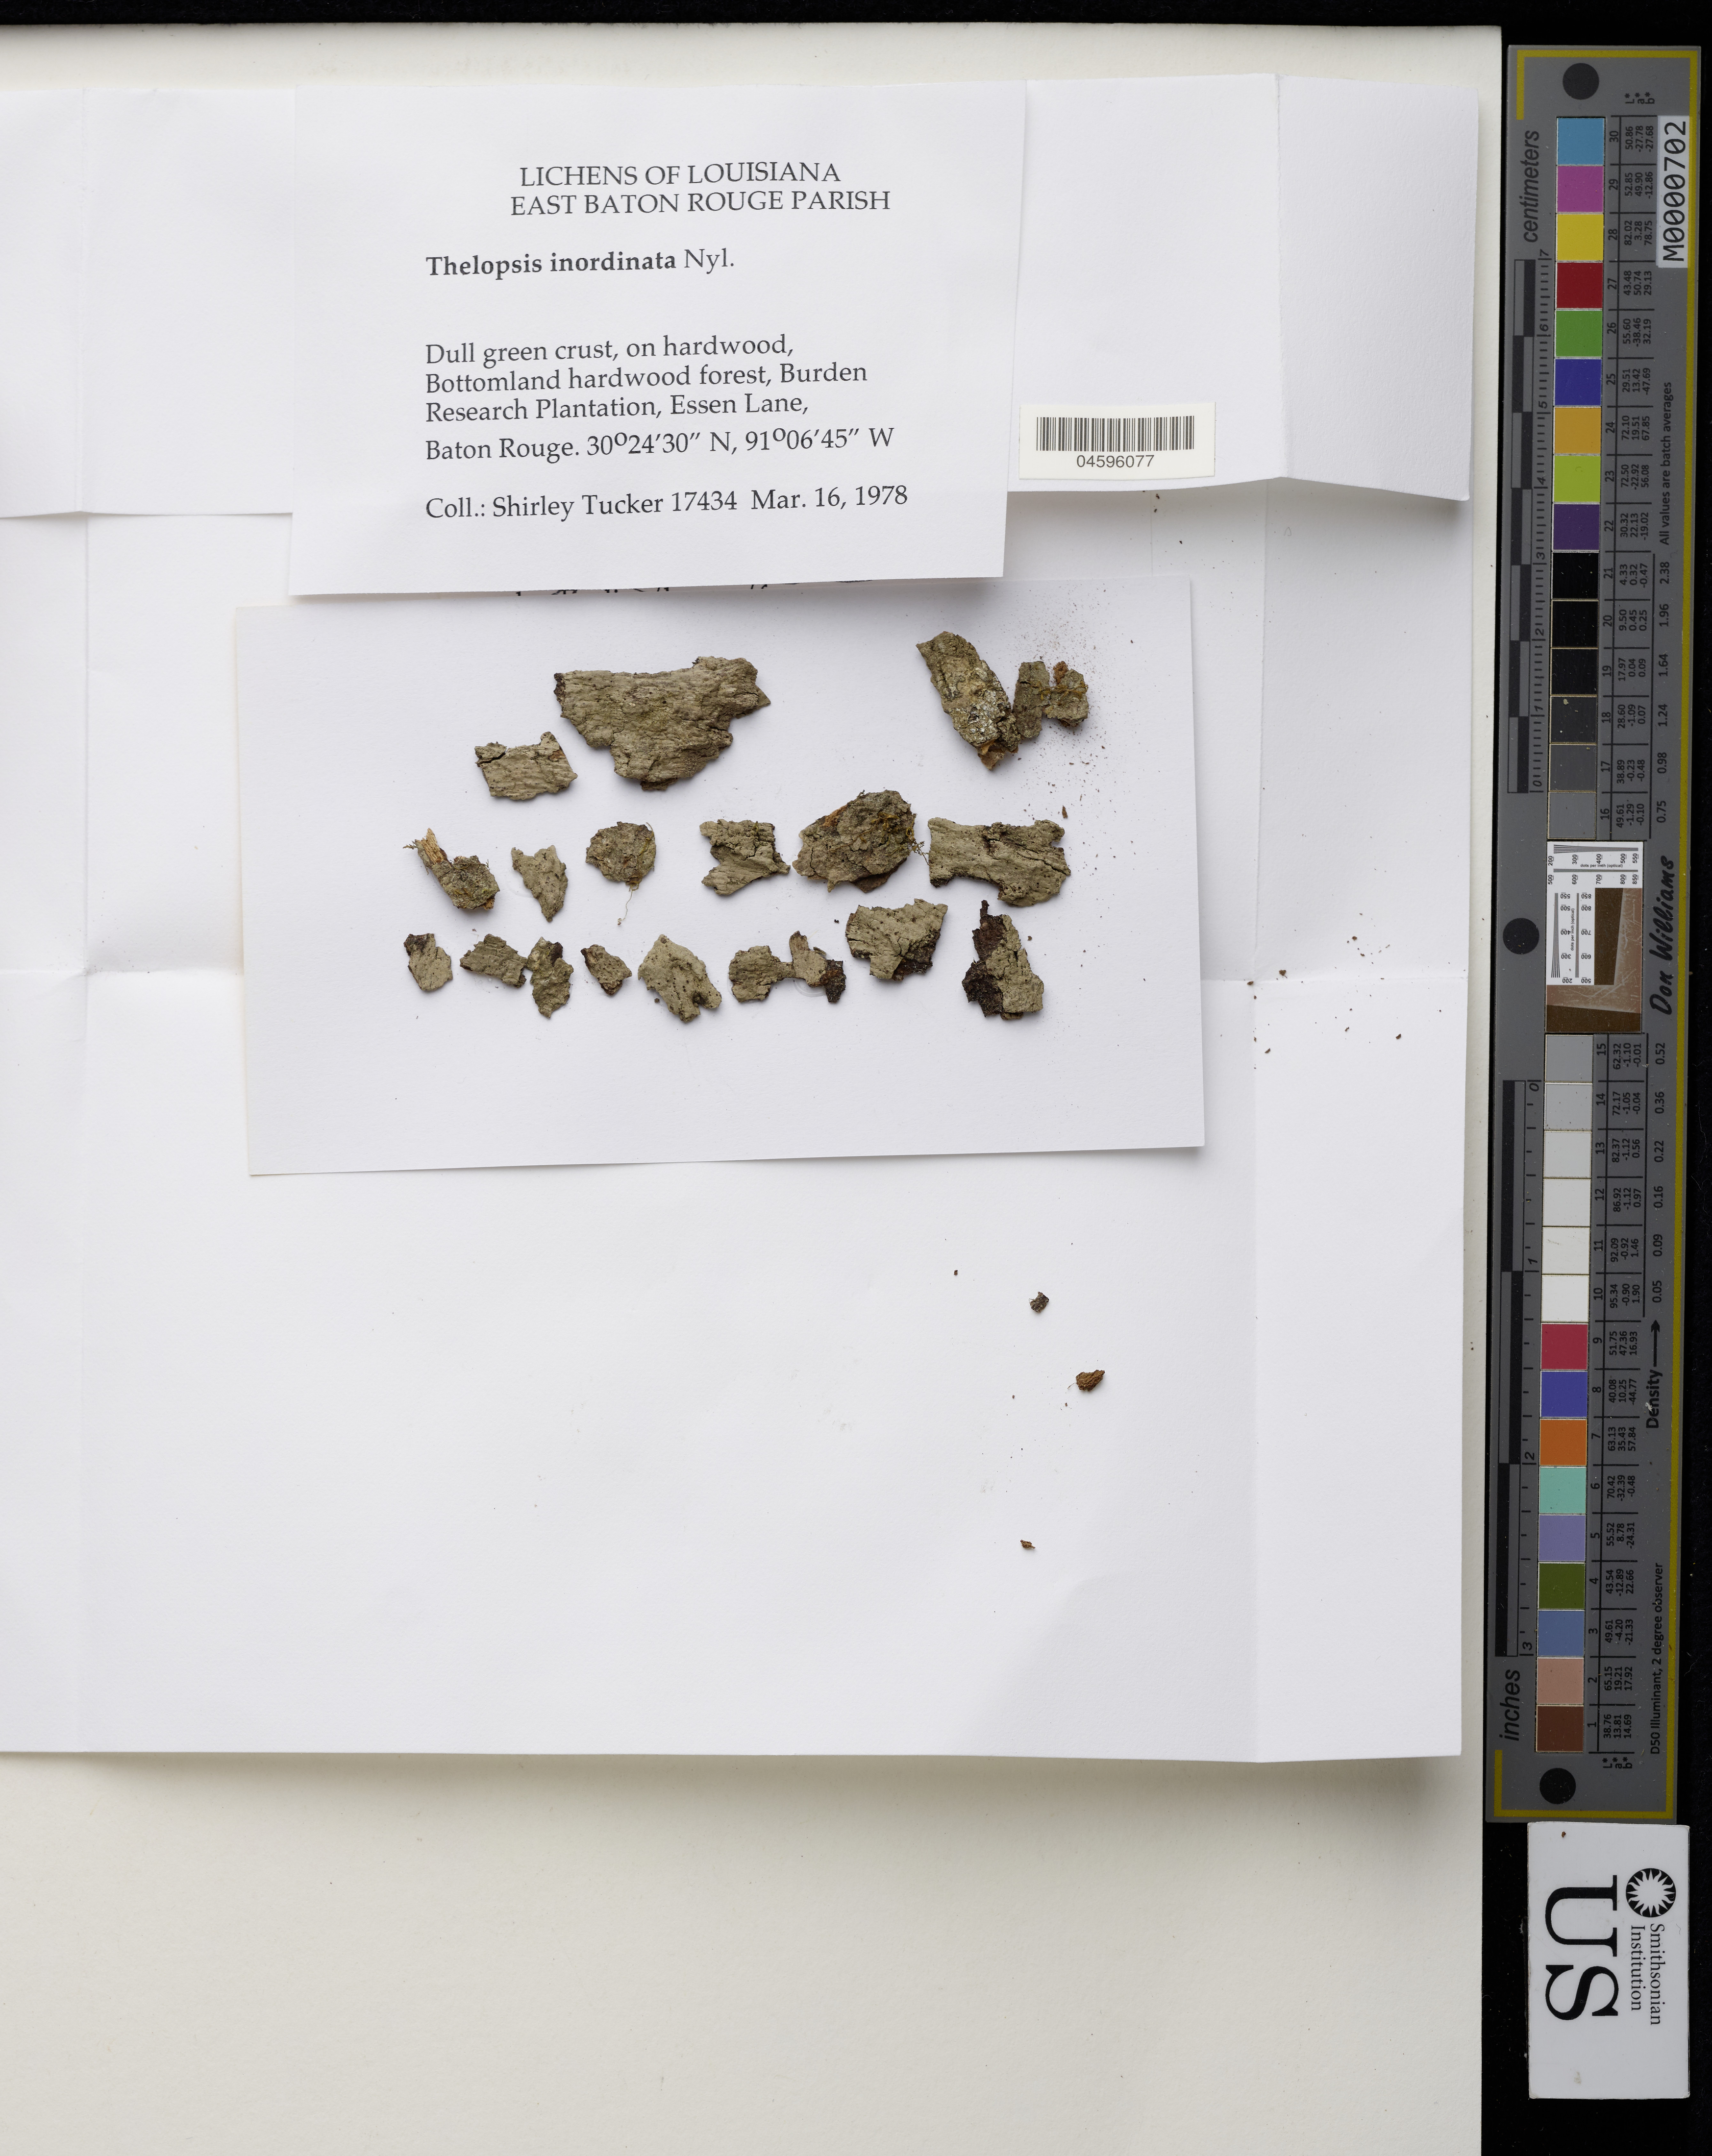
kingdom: Fungi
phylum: Ascomycota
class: Lecanoromycetes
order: Ostropales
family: Stictidaceae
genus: Thelopsis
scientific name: Thelopsis inordinata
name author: Nyl.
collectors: S. Tucker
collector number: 17434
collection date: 1978-03-16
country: United States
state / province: Louisiana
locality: East Baton Rouge Parish. Burden Research Plantation, Essen Lane.